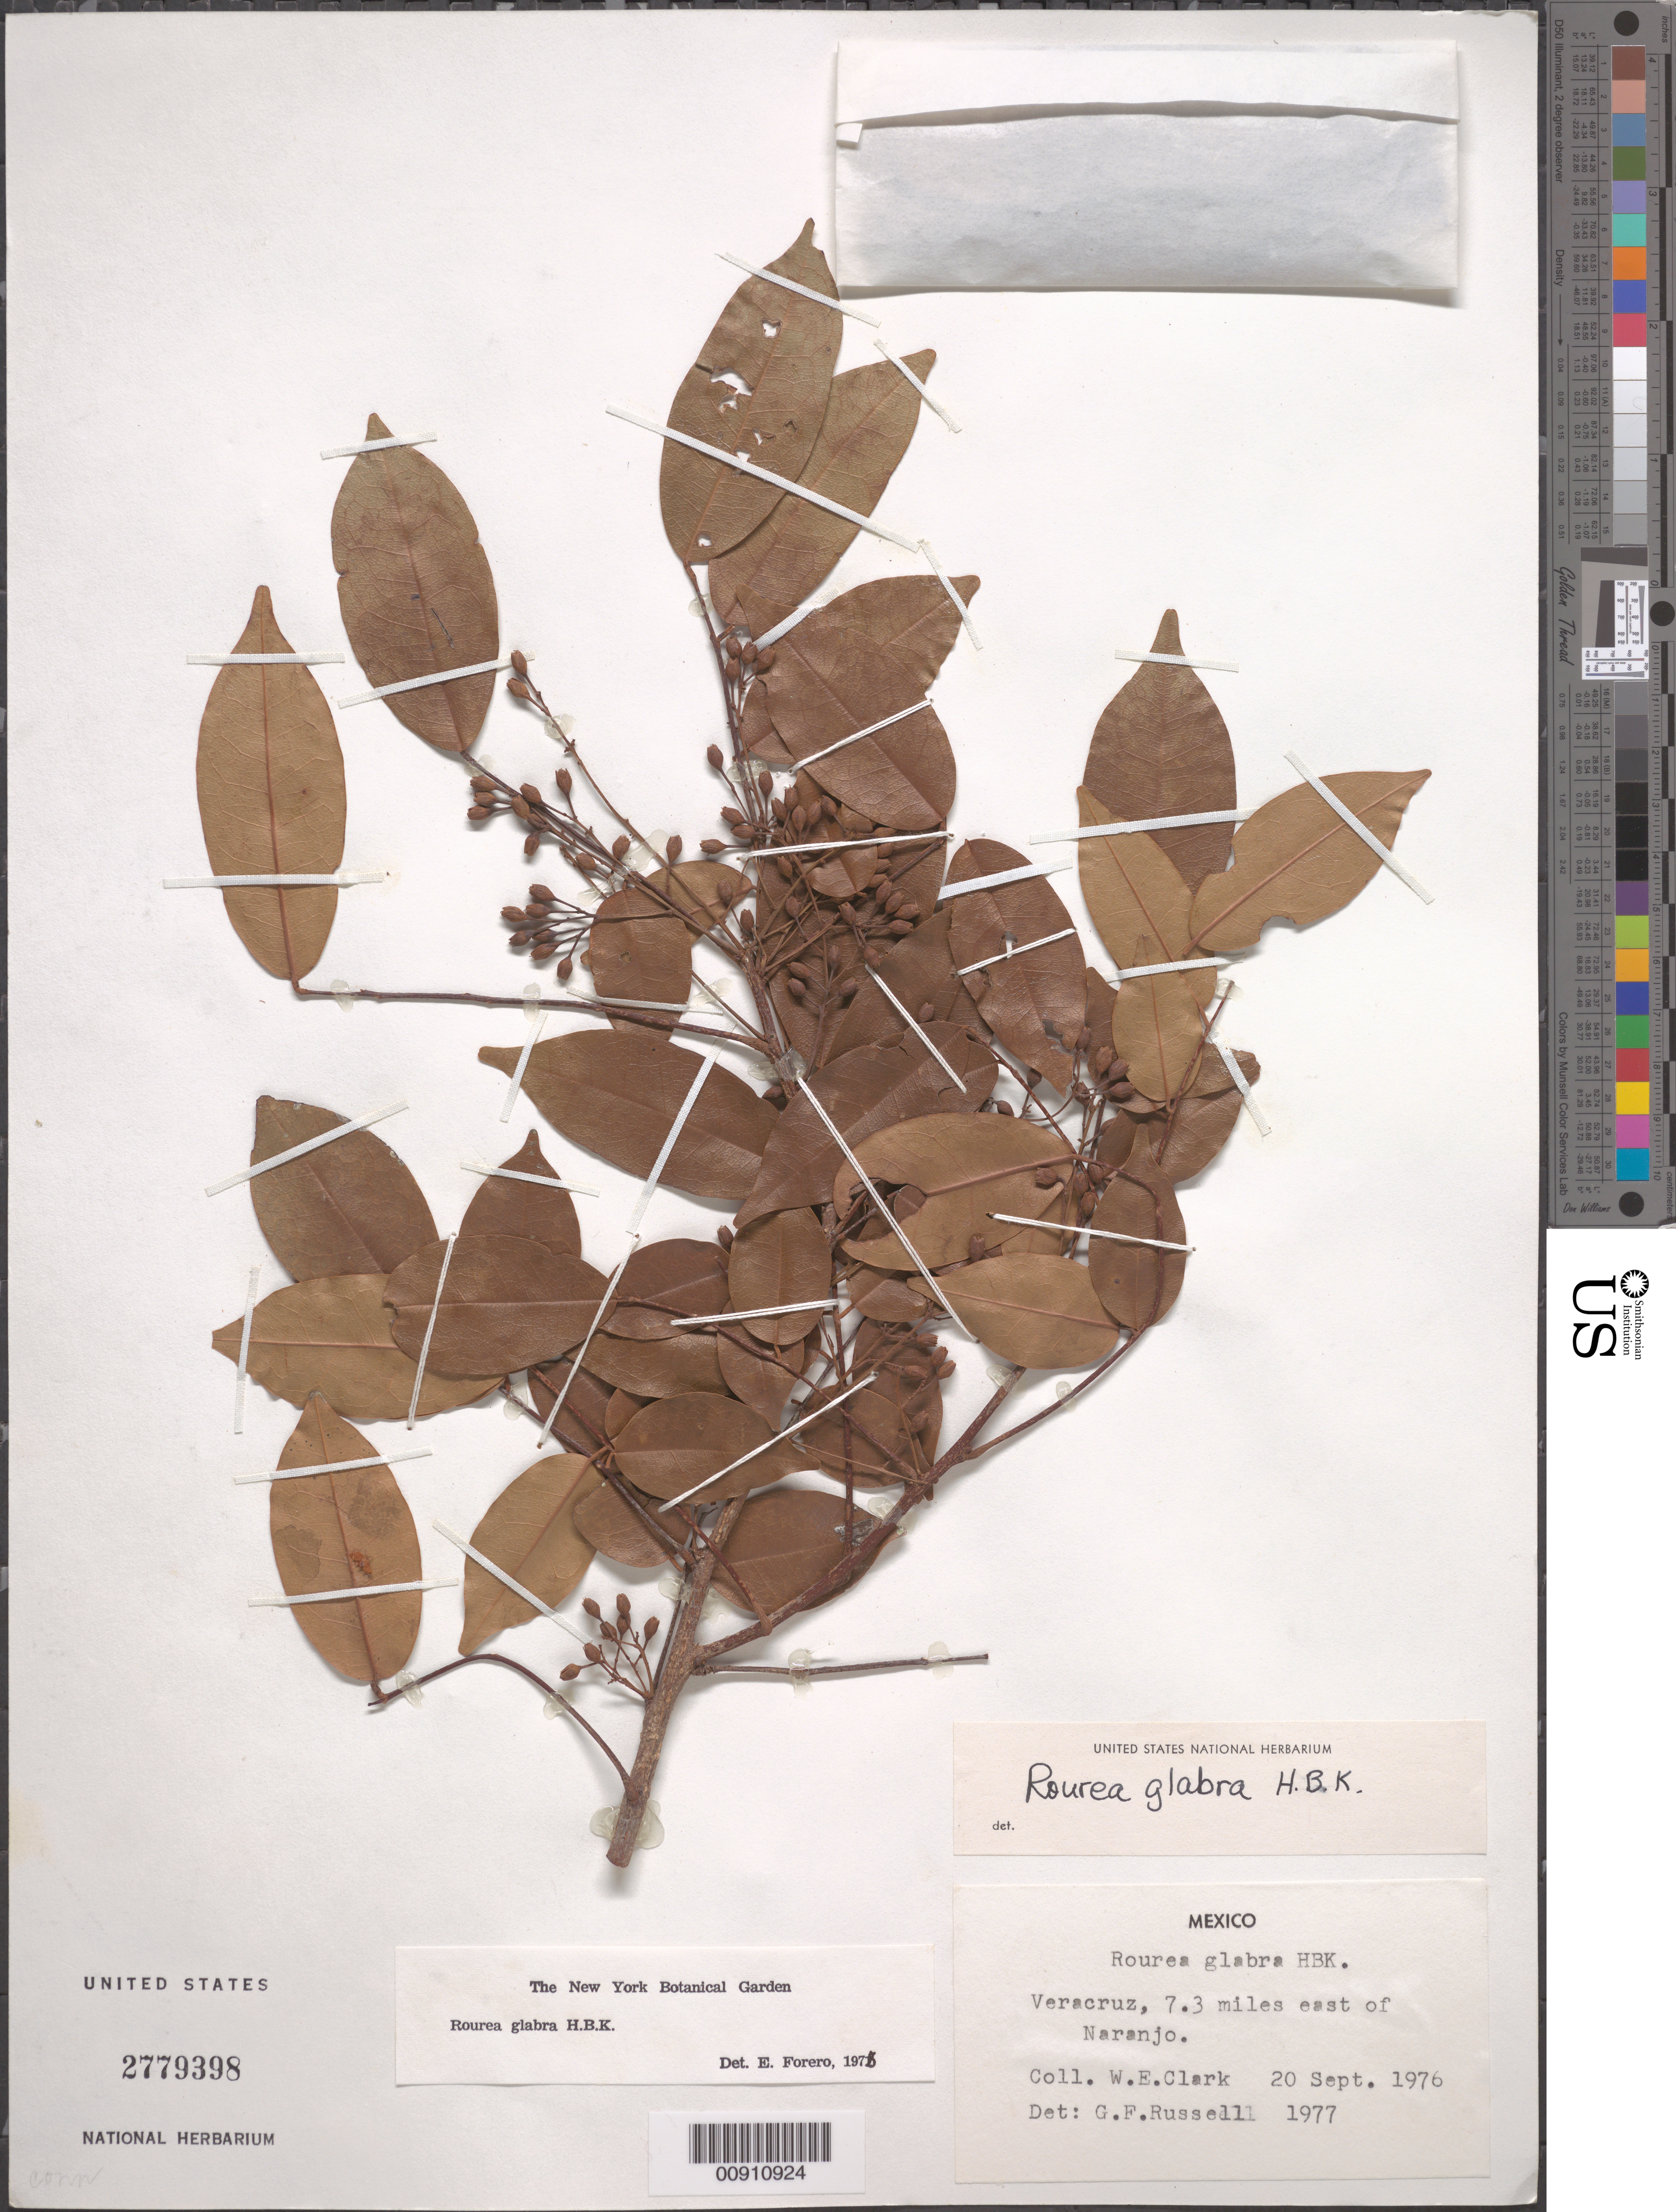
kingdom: Plantae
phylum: Tracheophyta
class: Magnoliopsida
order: Oxalidales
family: Connaraceae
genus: Rourea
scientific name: Rourea glabra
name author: Kunth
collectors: Clark, W. E.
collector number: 1977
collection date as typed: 20 Sep 1976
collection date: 1976-09-20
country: Mexico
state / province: Veracruz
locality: Veracruz, 7.3 miles east of Naranjo.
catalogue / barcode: US 2779398